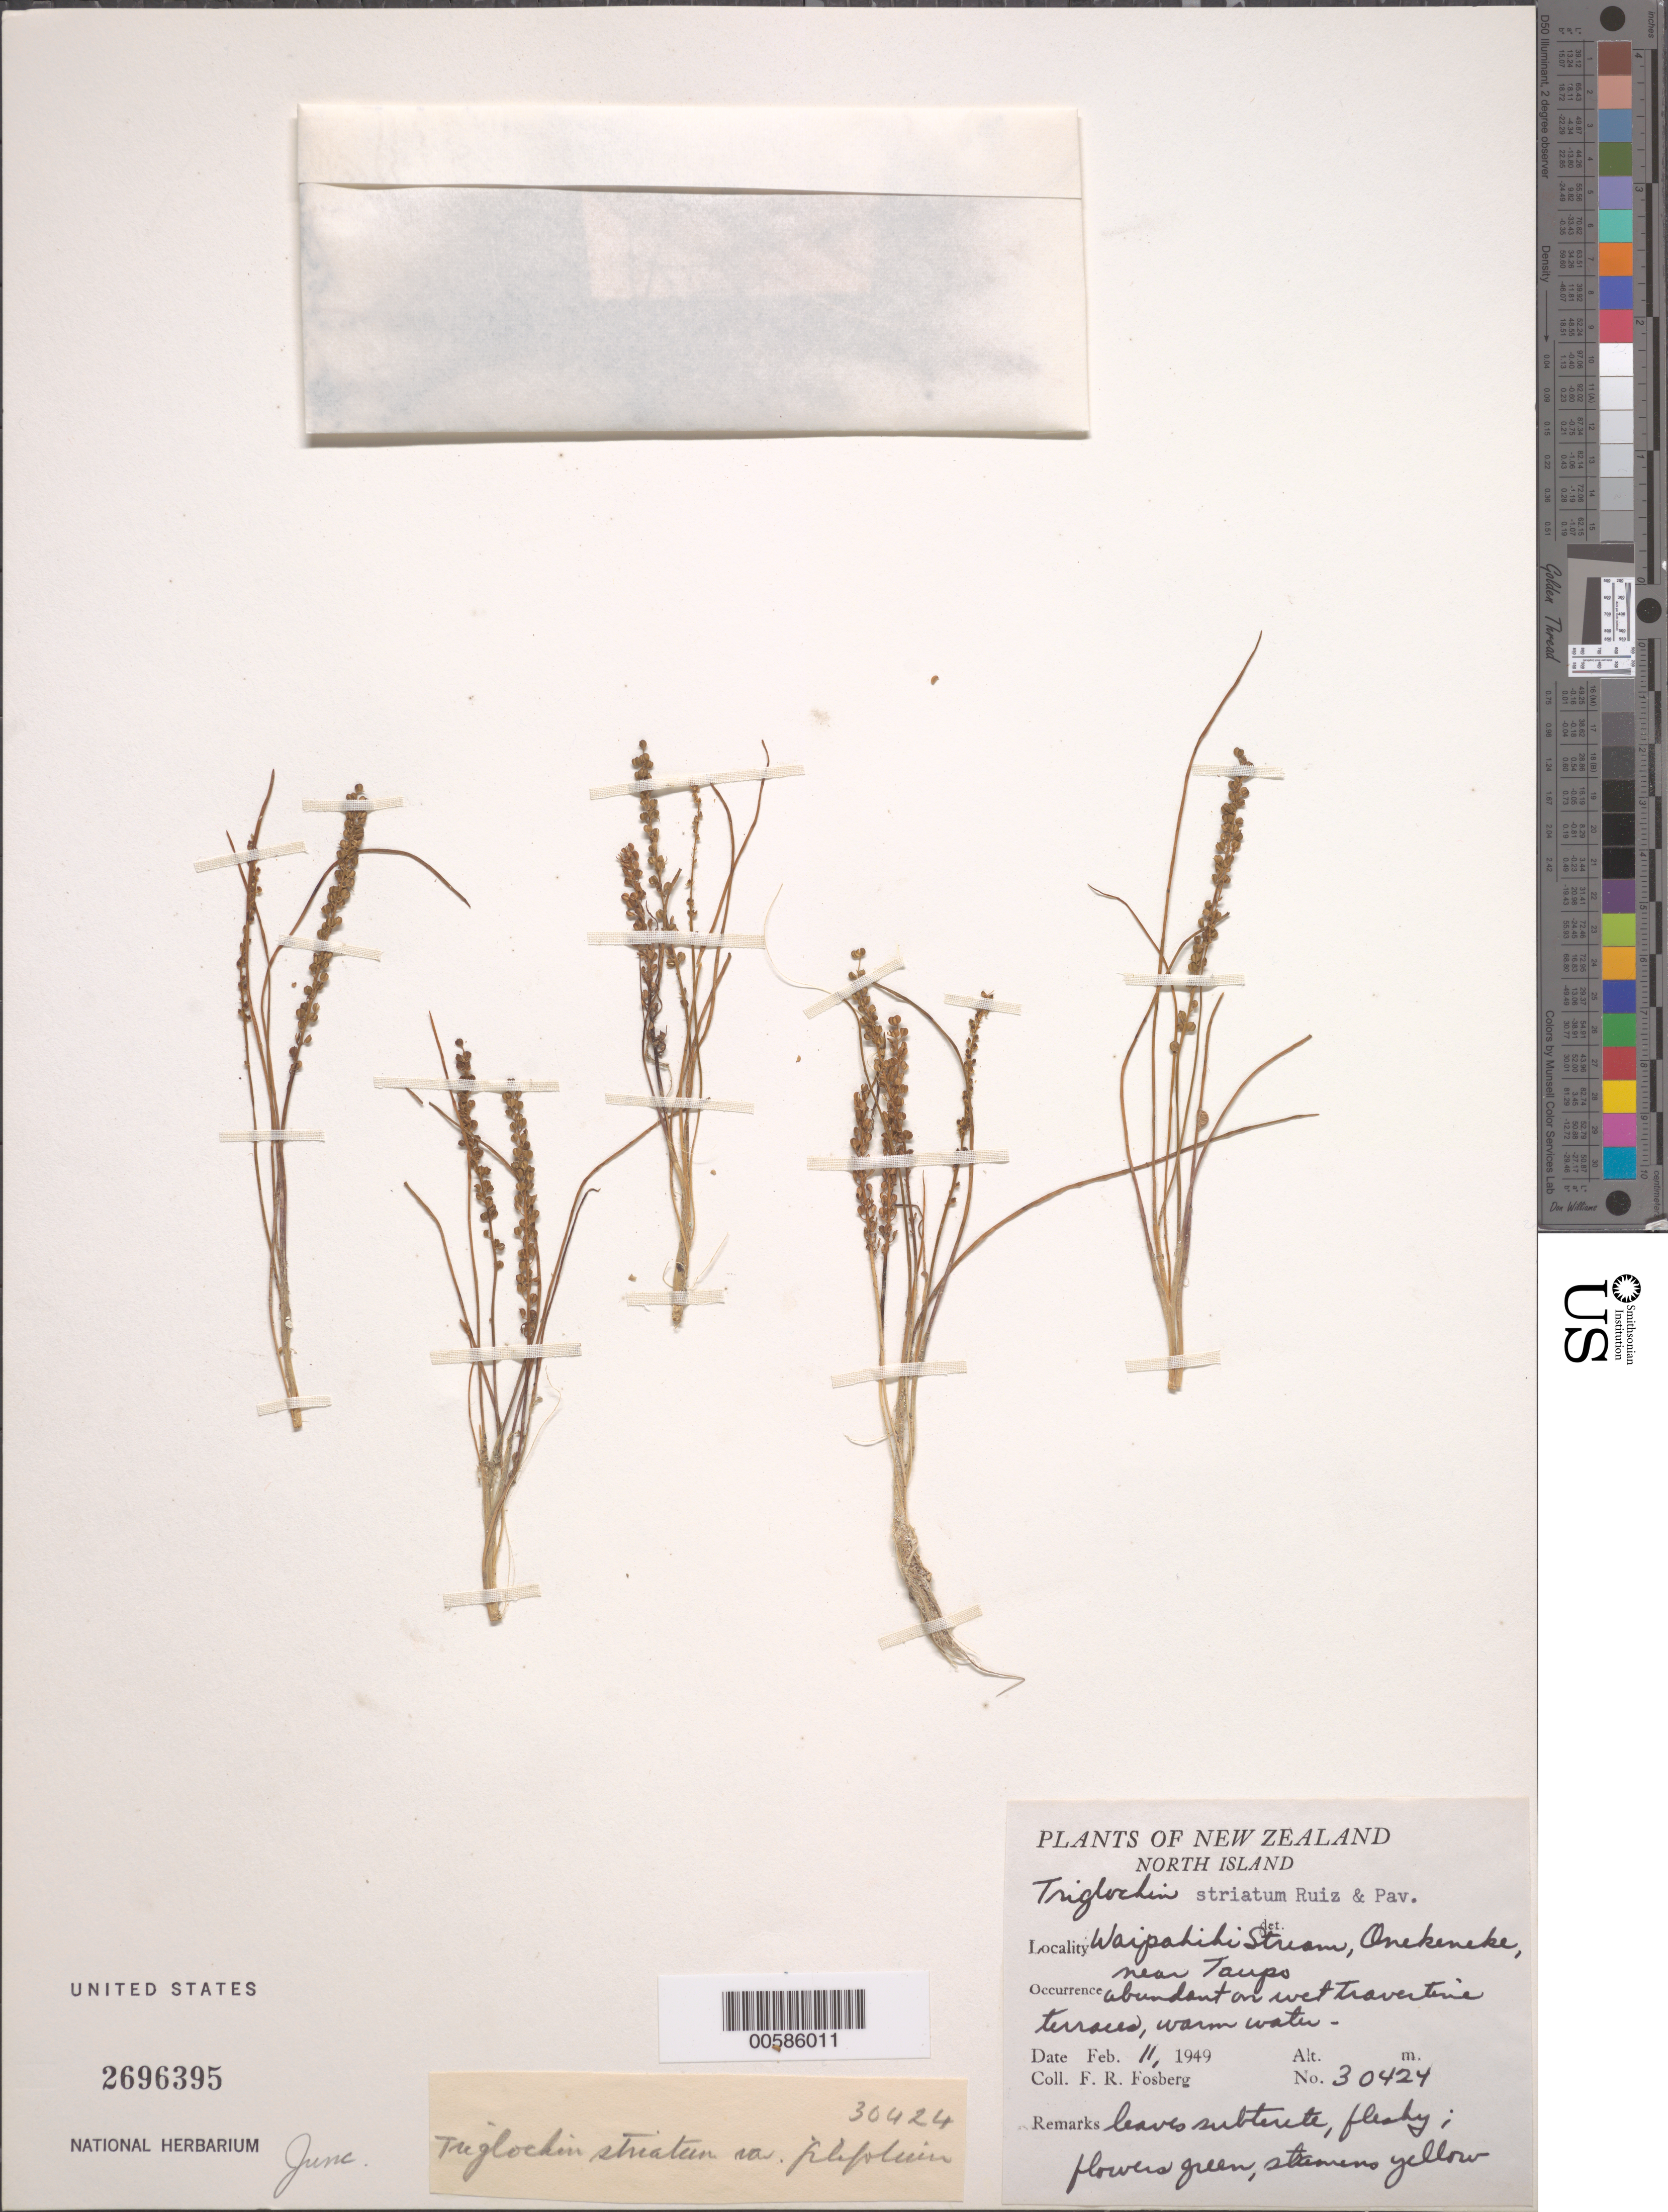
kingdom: Plantae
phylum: Tracheophyta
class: Liliopsida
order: Alismatales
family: Juncaginaceae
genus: Triglochin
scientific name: Triglochin striata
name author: Ruiz & Pav.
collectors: F. R. Fosberg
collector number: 30424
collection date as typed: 11 Feb 1949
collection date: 1949-02-11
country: New Zealand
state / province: Auckland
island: North Island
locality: Waipohihi Stream, Onekeneke, near Tanpo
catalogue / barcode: US 2696395